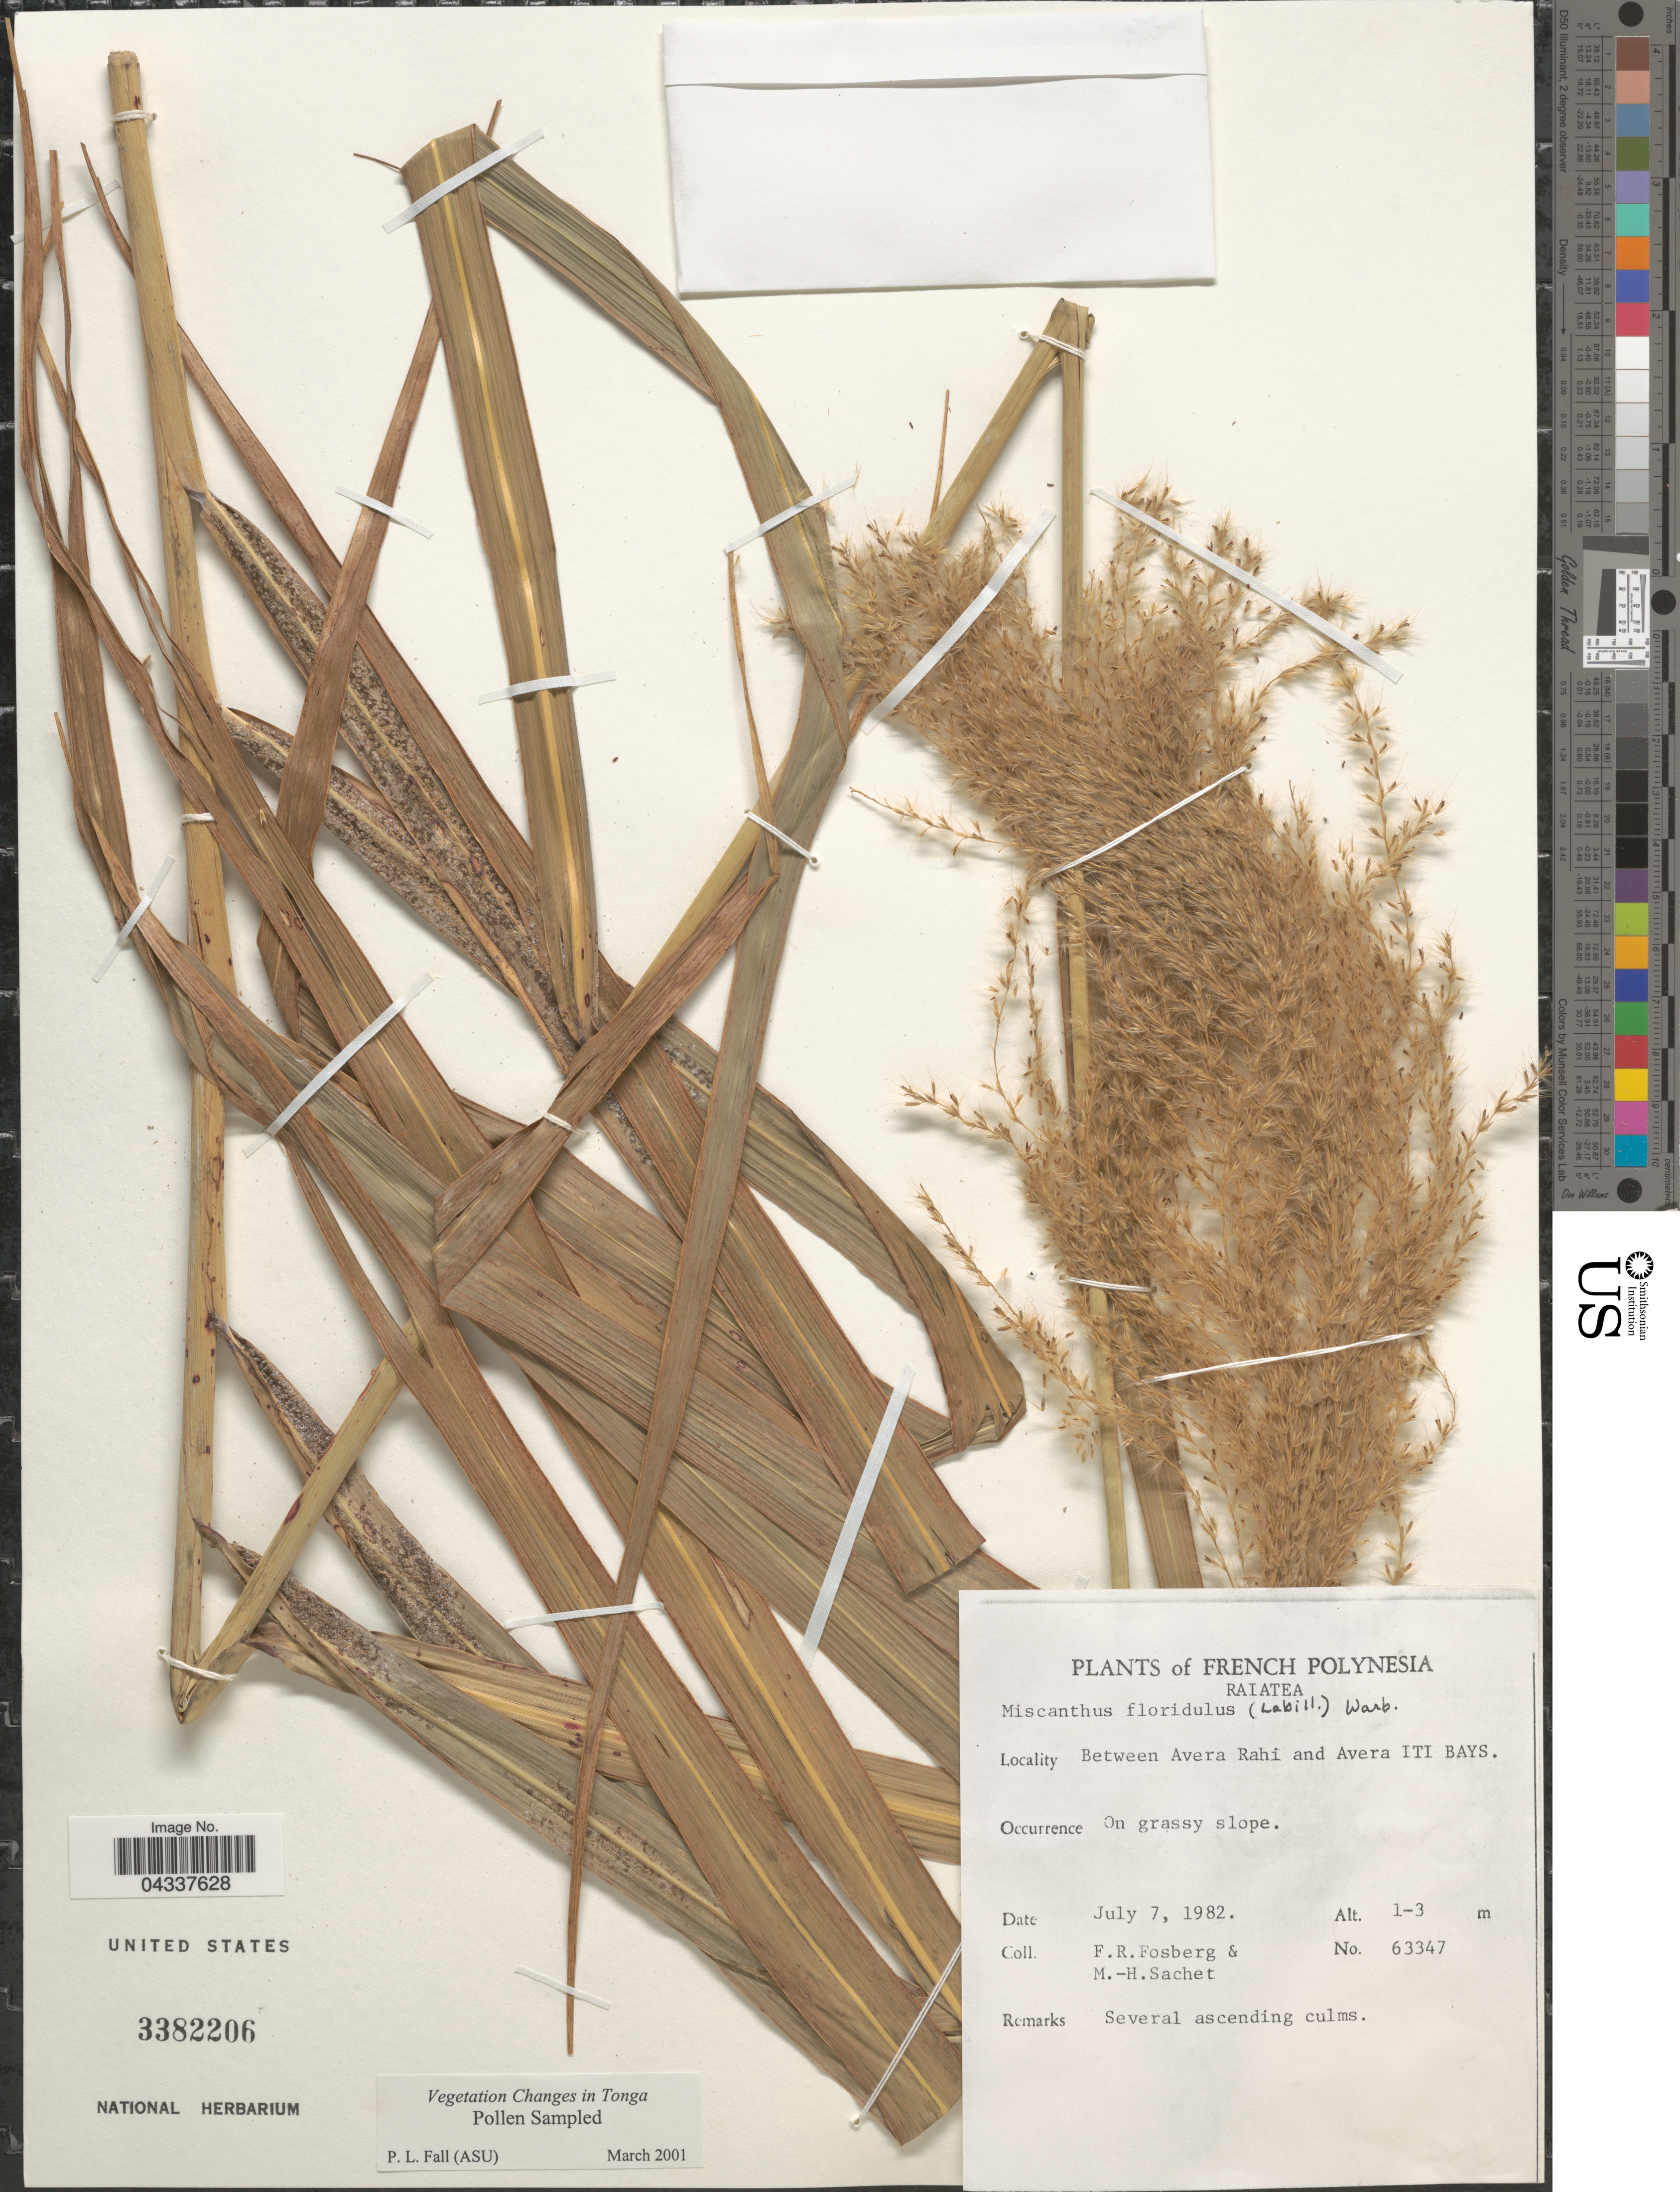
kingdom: Plantae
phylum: Tracheophyta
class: Liliopsida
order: Poales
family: Poaceae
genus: Miscanthus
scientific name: Miscanthus floridulus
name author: (Labill.) Warb.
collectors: F. R. Fosberg & M.-H. Sachet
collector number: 63347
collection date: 1982-07-07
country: French Polynesia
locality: Between Avera Rahi and Avera ITI BAYS.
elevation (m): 1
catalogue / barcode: US 3382206